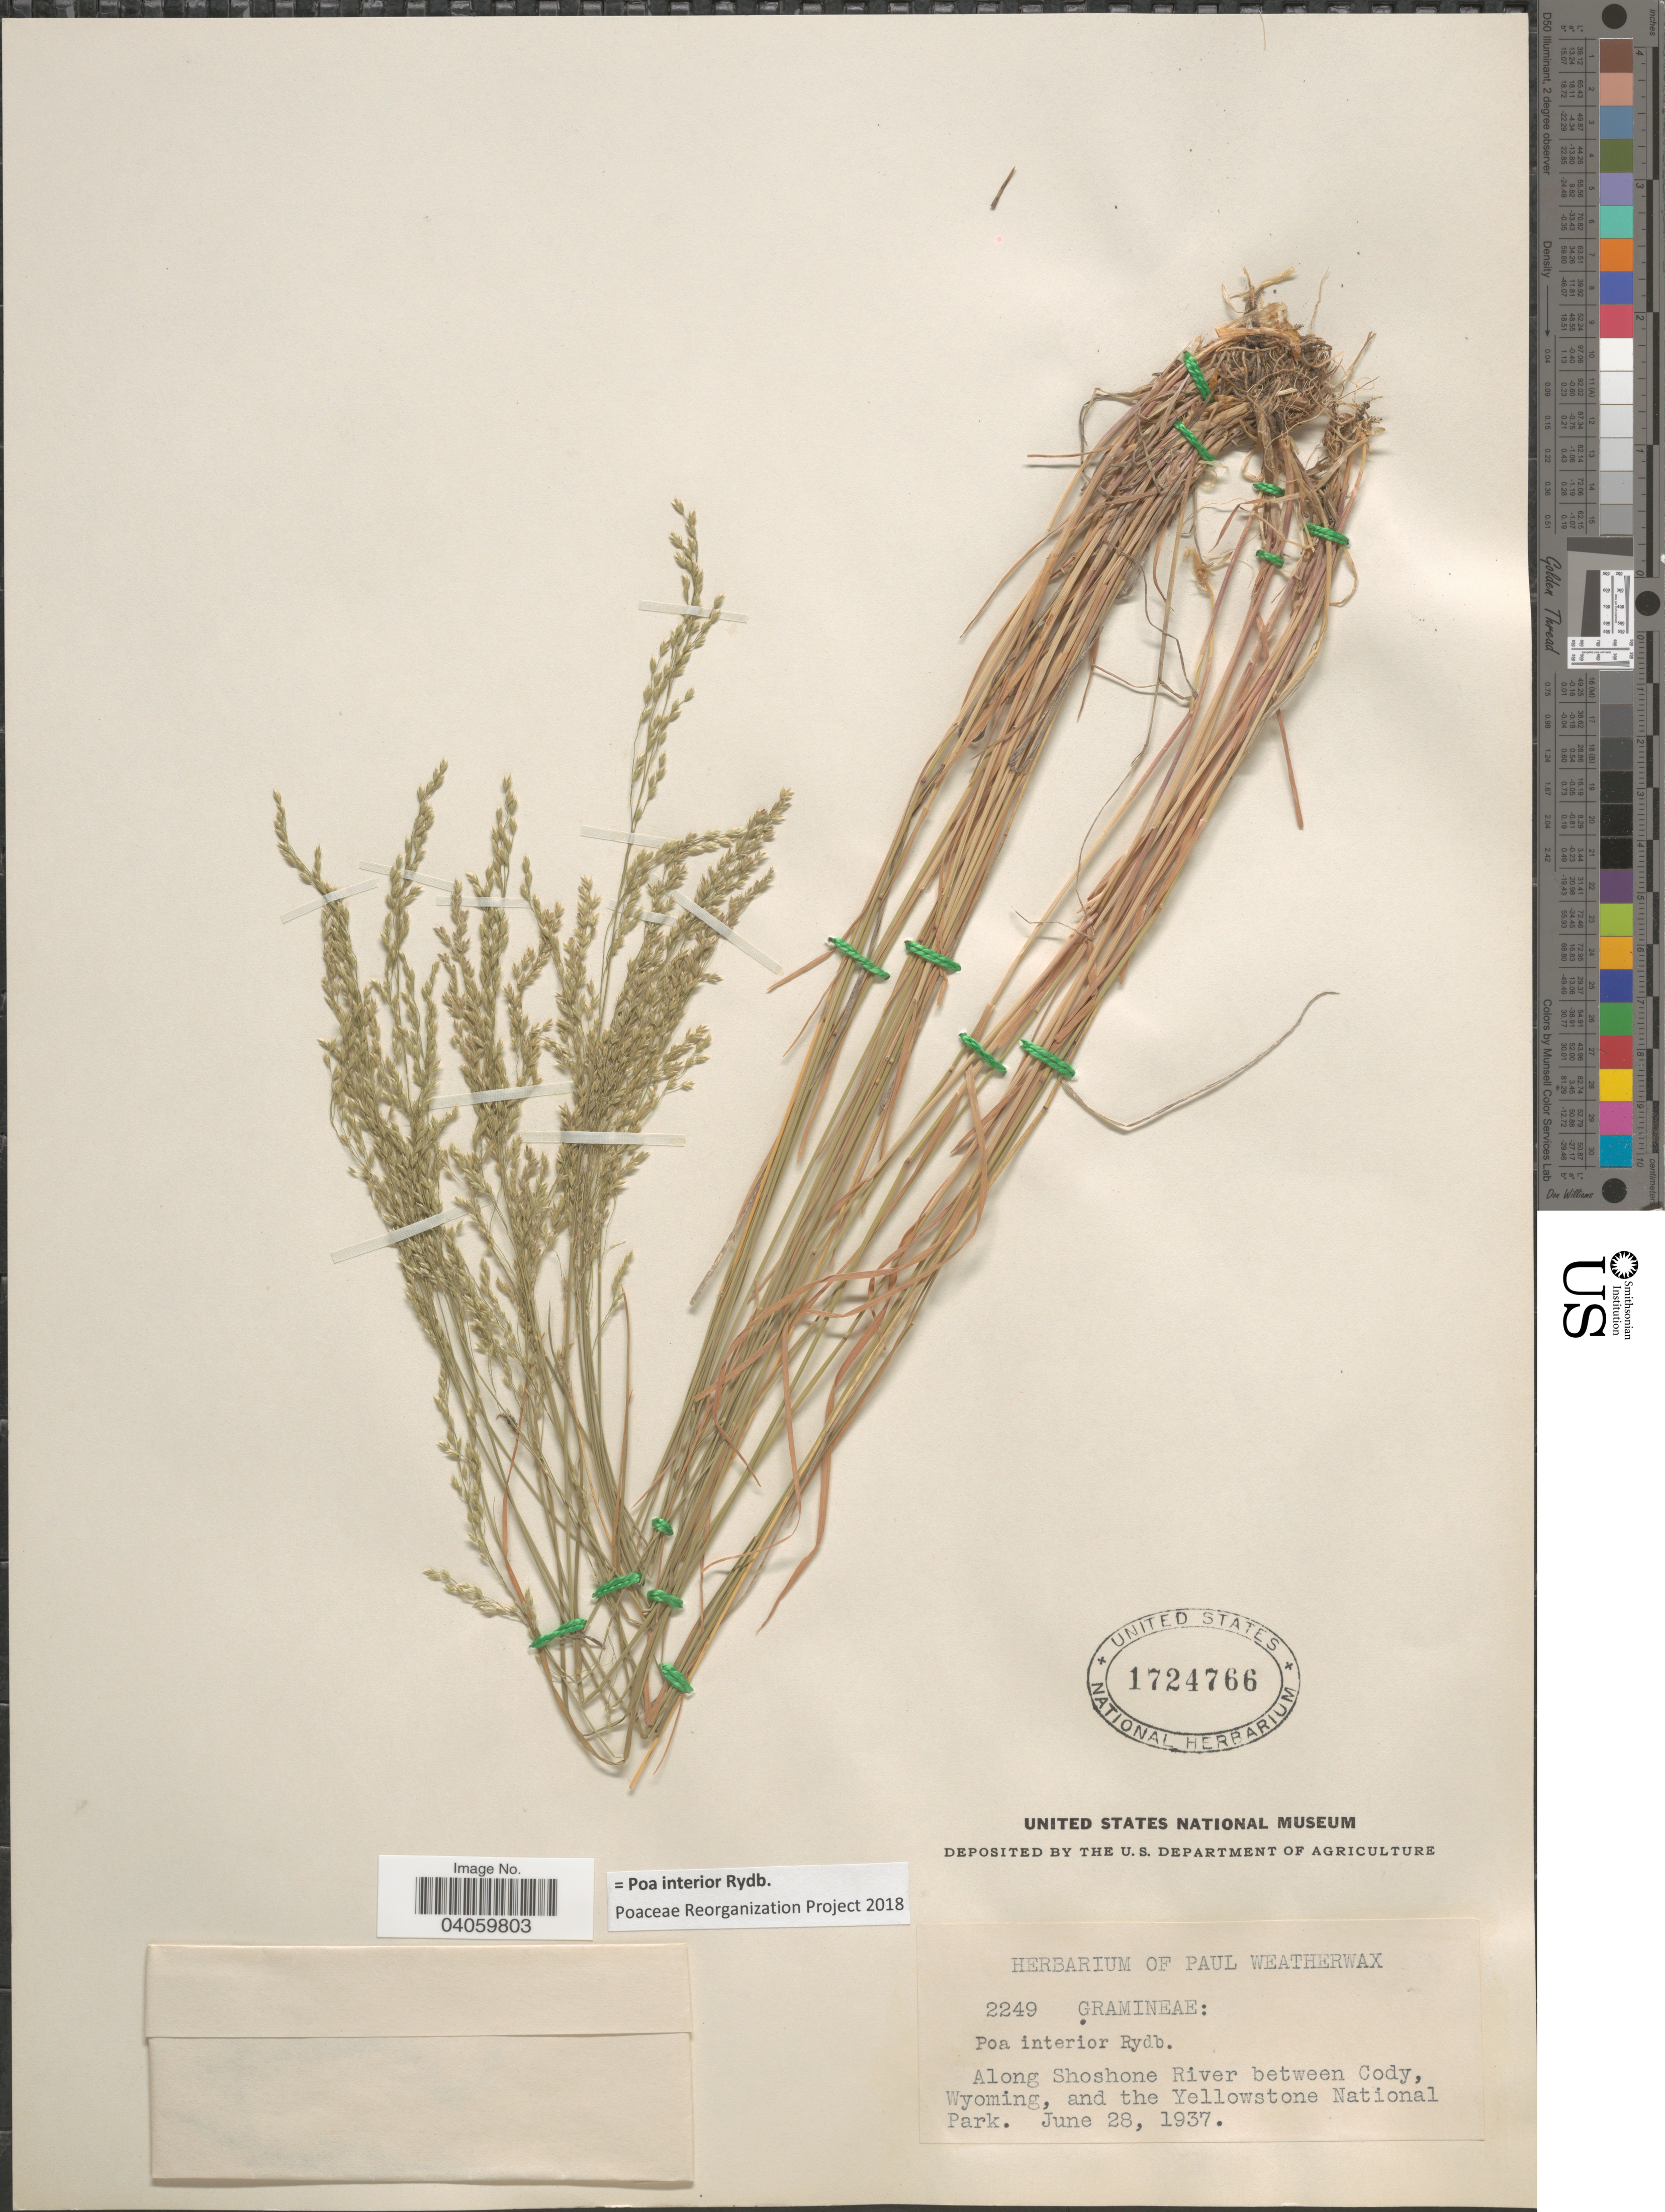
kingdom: Plantae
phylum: Tracheophyta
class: Liliopsida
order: Poales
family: Poaceae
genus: Poa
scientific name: Poa interior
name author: Rydb.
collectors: Ex herb. Paul Weatherwax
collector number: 2249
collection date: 1937-06-28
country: United States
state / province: Wyoming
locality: Along Shoshone River between Cody, and the Yellowstone National Park.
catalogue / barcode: US 1724766